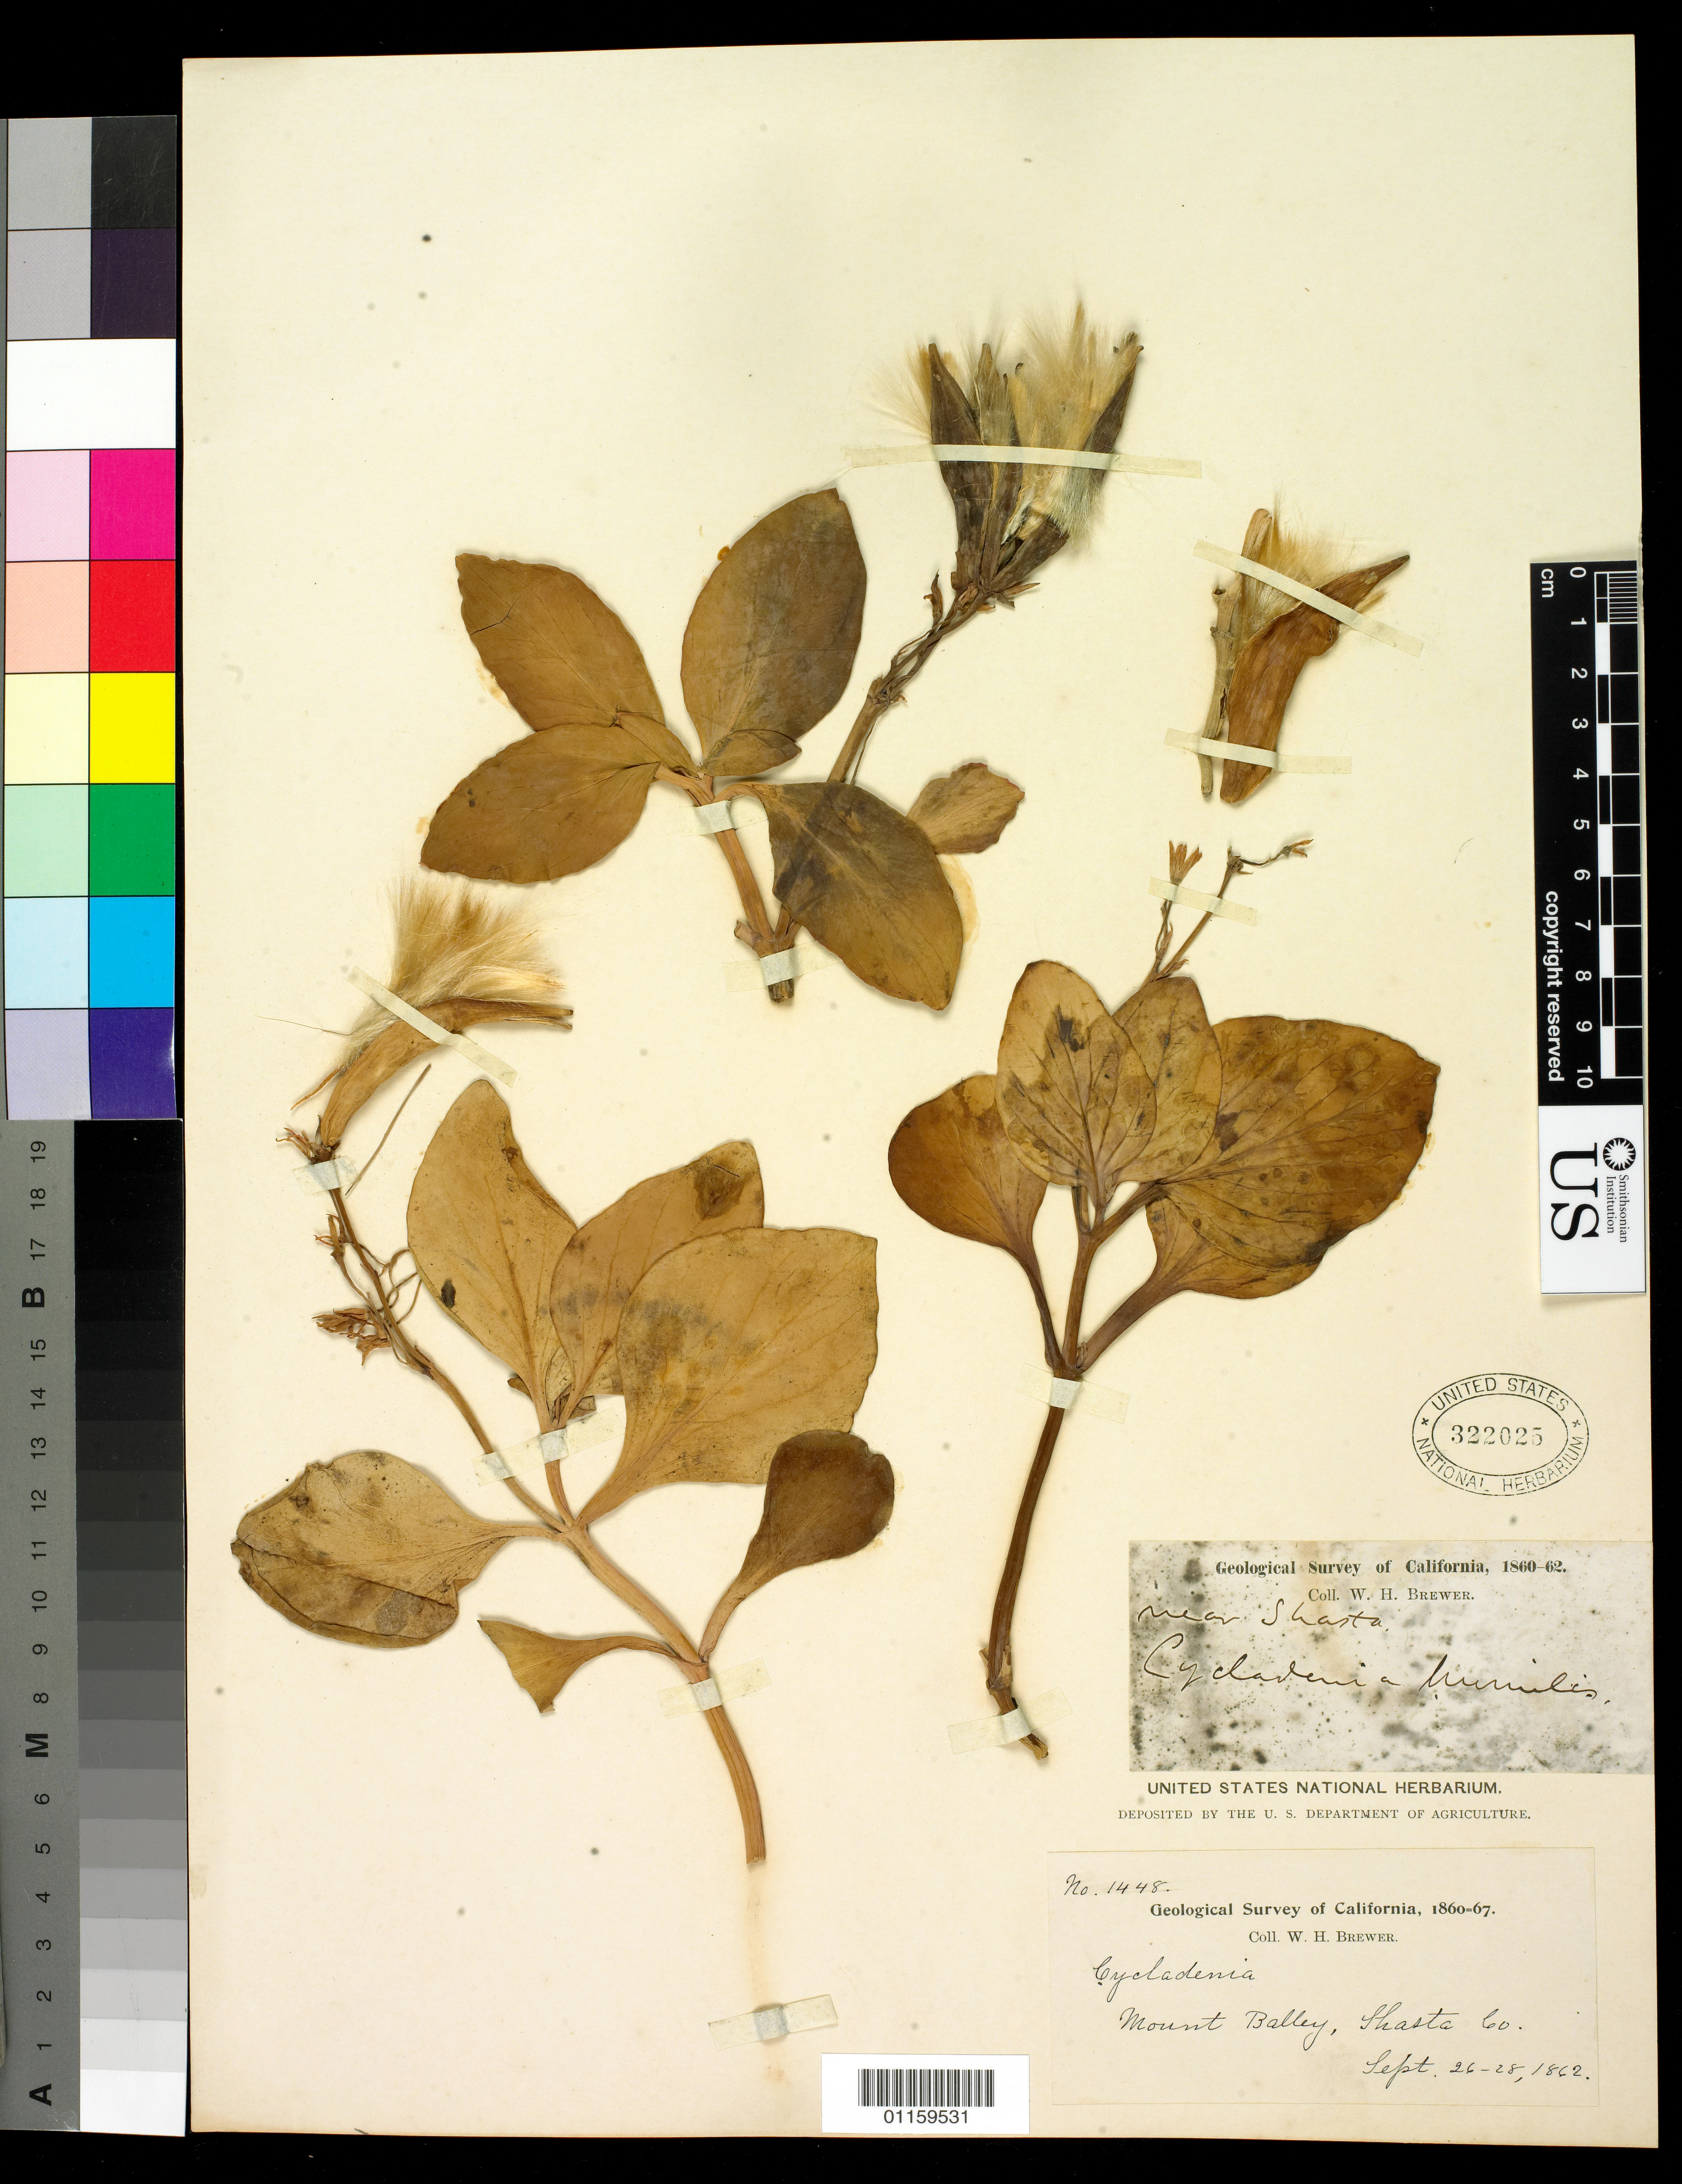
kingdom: Plantae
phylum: Tracheophyta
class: Magnoliopsida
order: Gentianales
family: Apocynaceae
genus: Cycladenia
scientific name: Cycladenia humilis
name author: Benth.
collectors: W. H. Brewer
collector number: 1448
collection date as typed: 26 Sep 1862 to 28 Sep 1862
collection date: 1862-09-26/1862-09-28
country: United States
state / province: California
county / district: Shasta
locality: Mount Balley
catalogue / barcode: US 322025